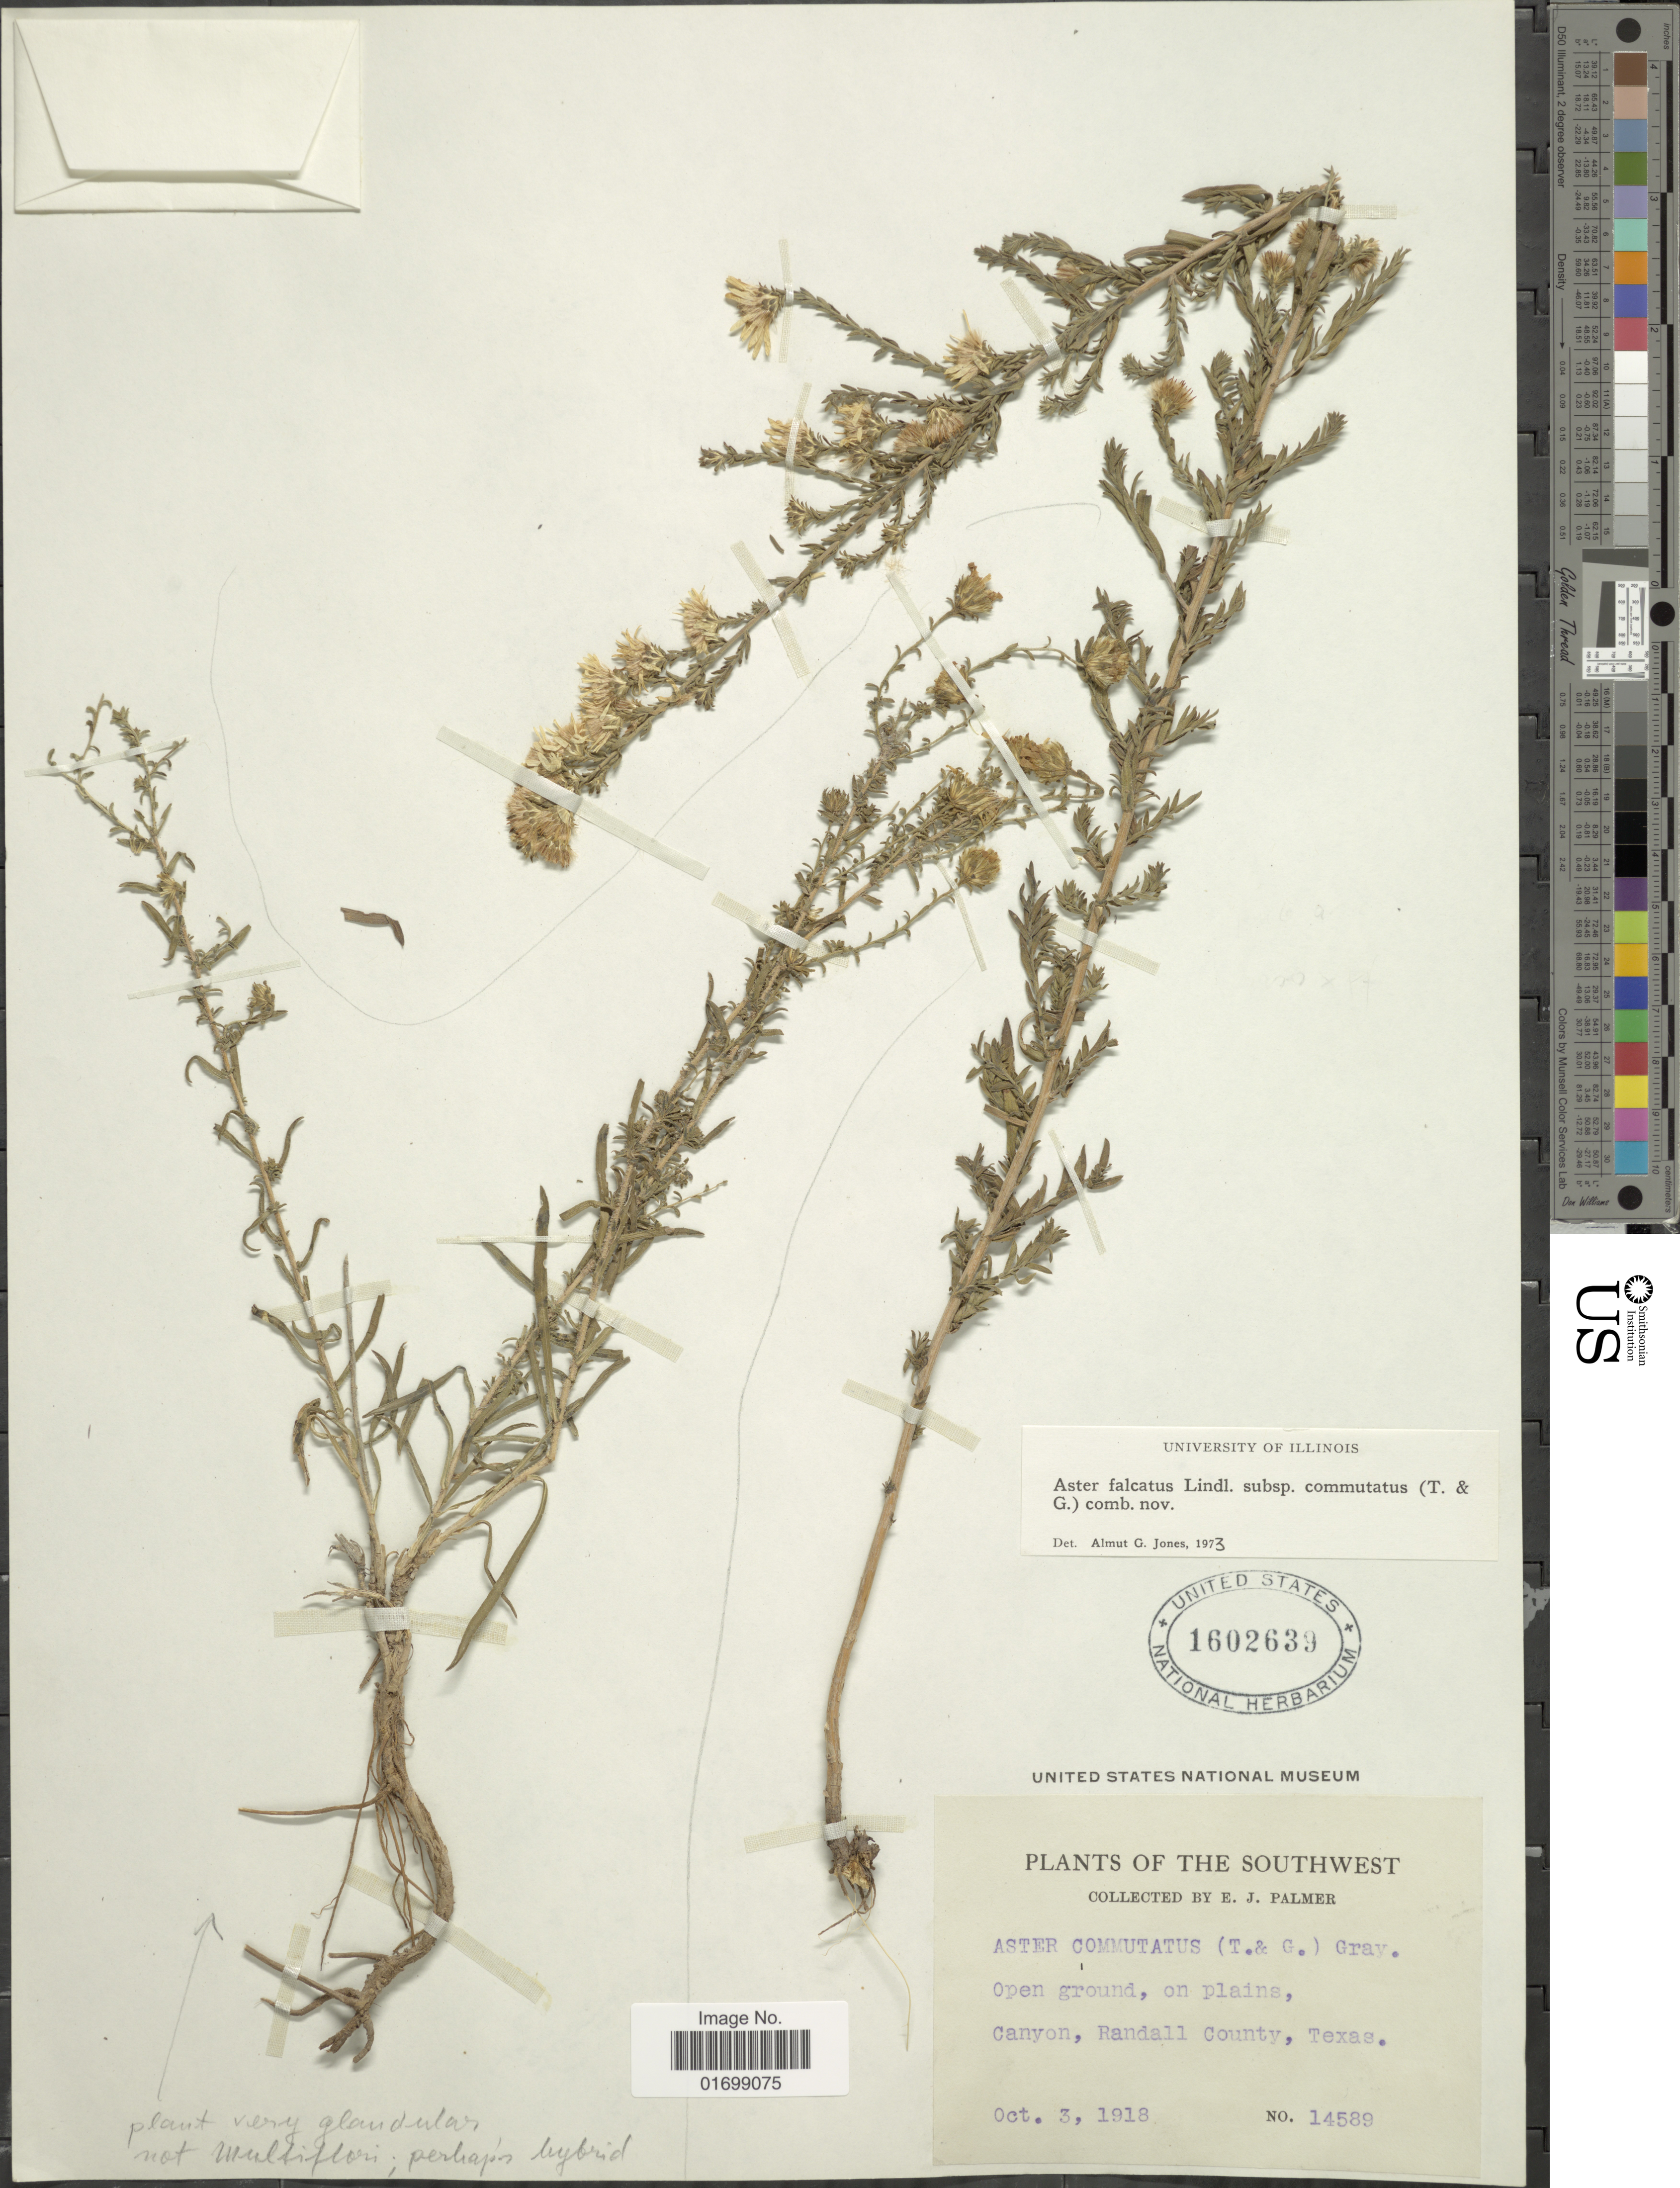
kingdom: Plantae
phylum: Tracheophyta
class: Magnoliopsida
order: Asterales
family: Asteraceae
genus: Symphyotrichum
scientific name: Symphyotrichum falcatum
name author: (Lindl. ex Lindl.) G.L. Nesom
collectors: E. J. Palmer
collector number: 14589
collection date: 1918-10-03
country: United States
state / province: Texas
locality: Southwest, open ground, on plains, Canyon, Randall County.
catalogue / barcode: US 1602639